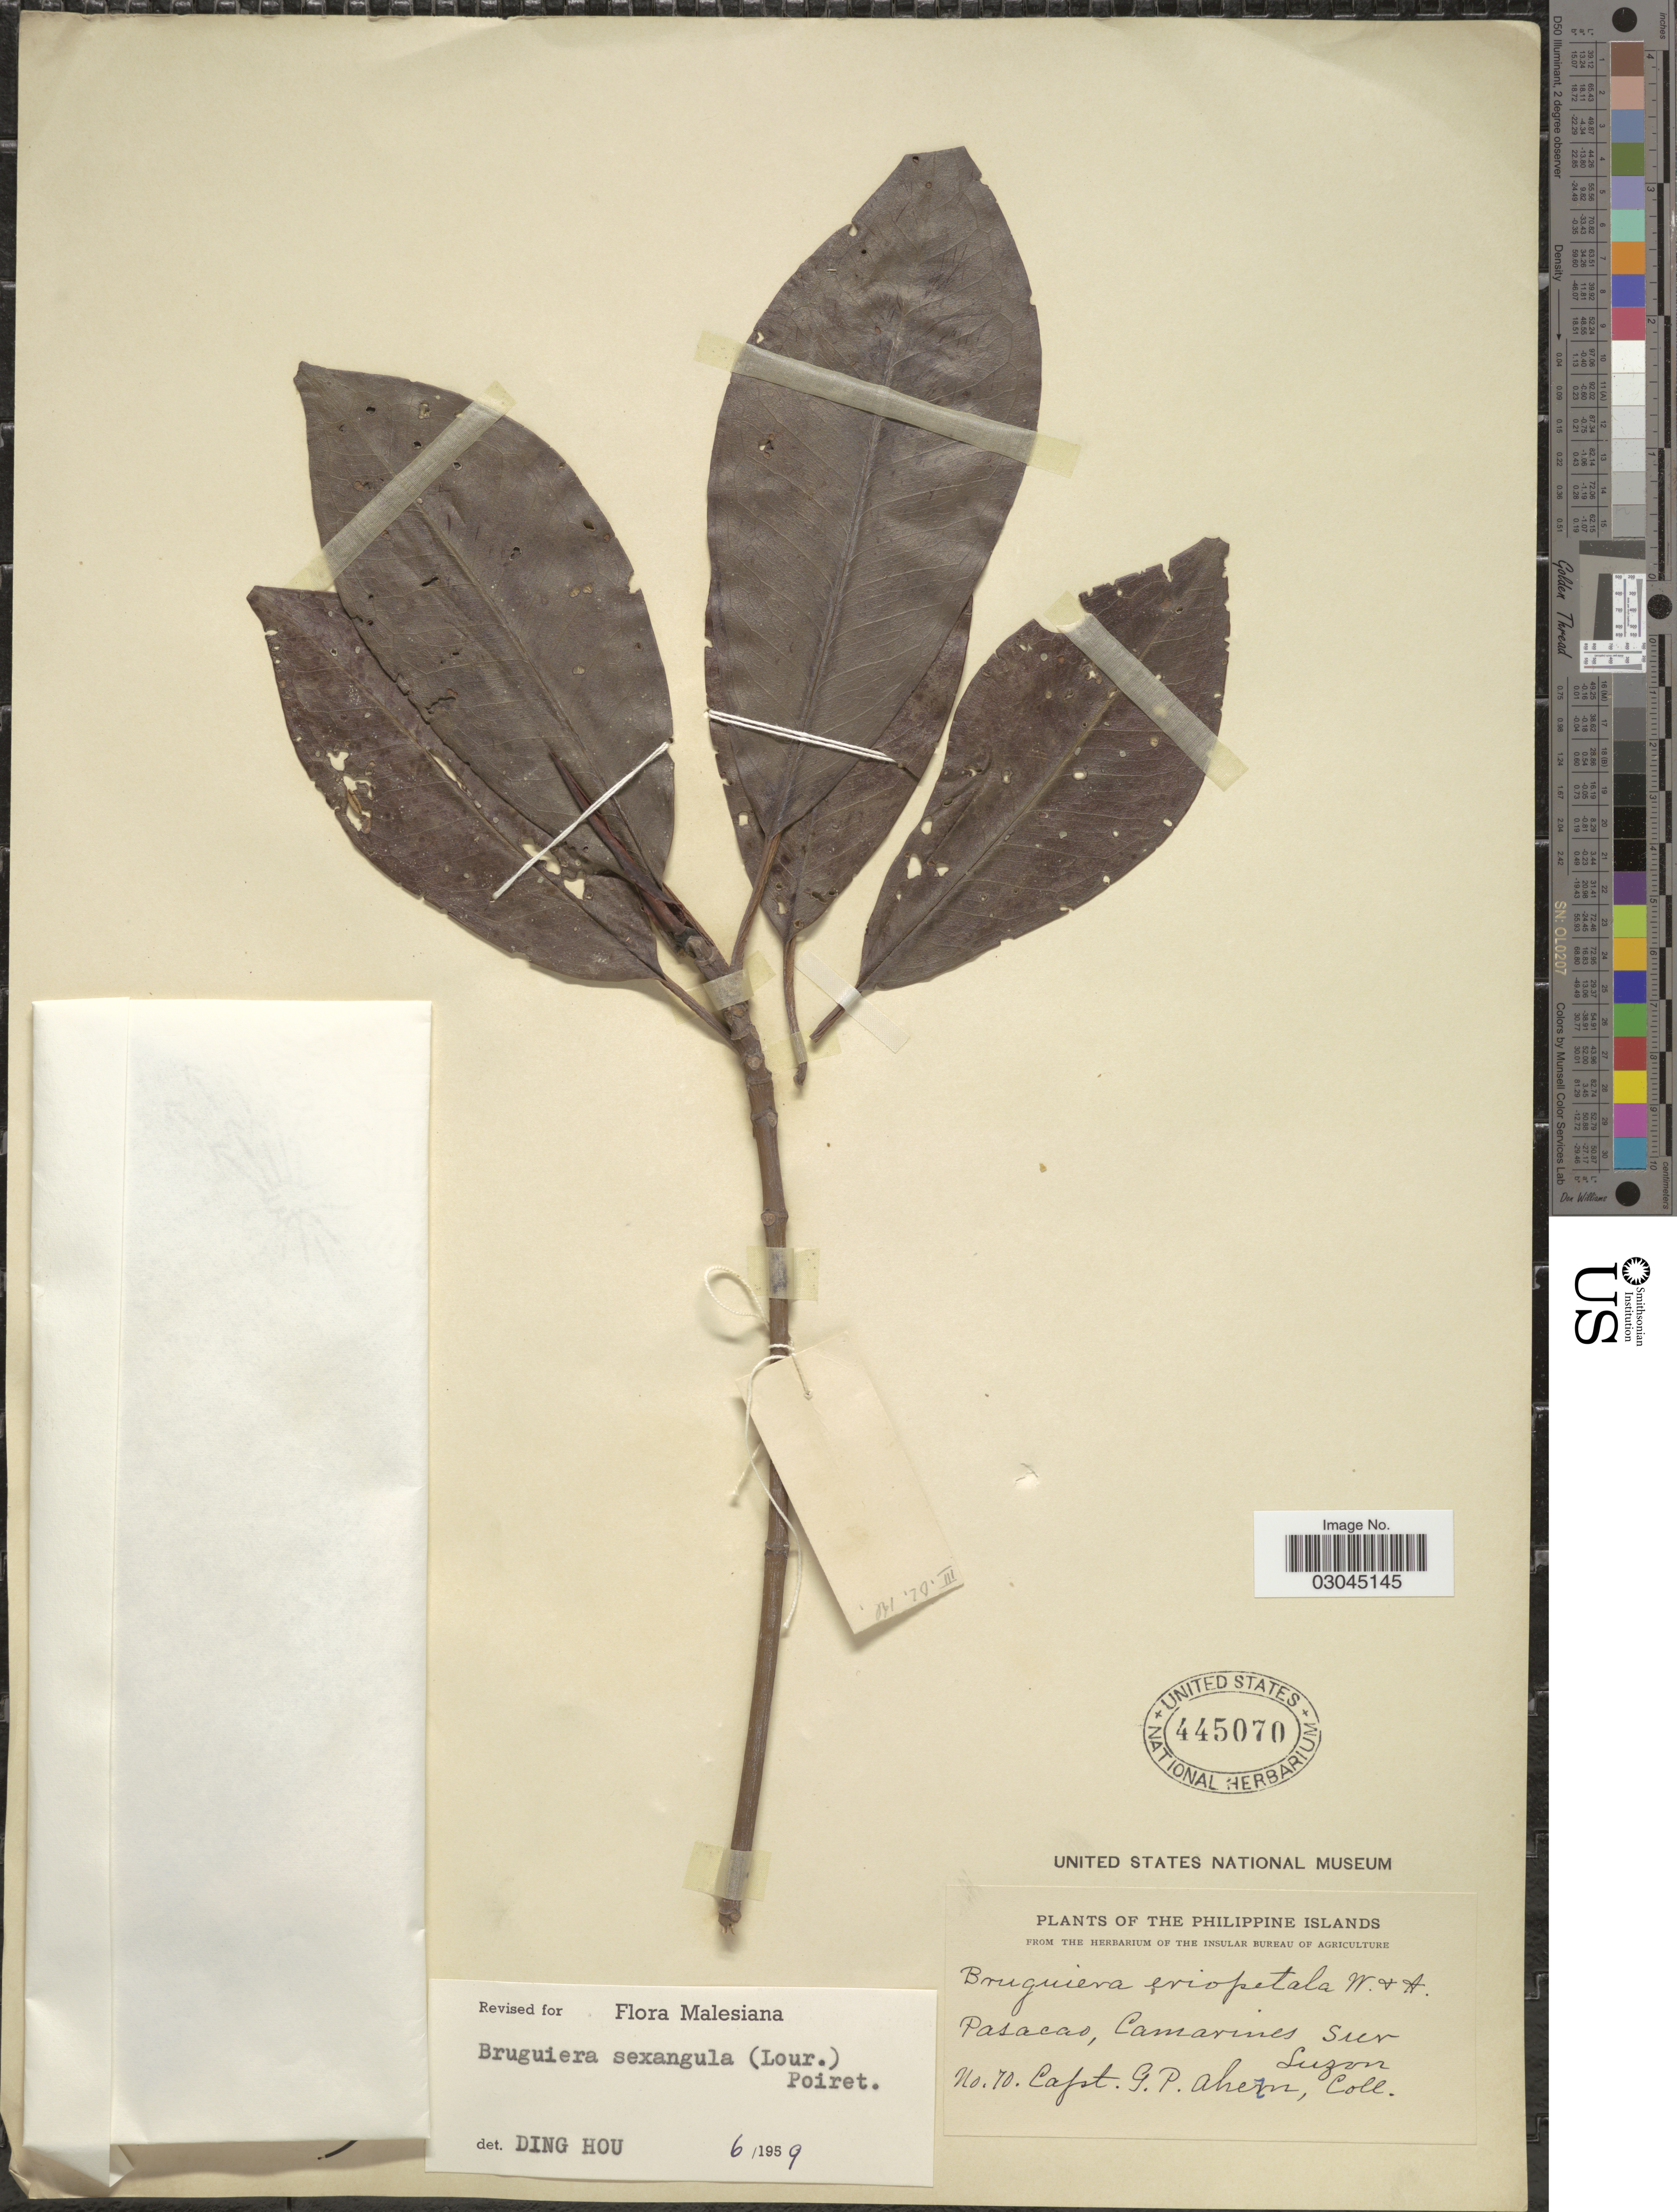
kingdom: Plantae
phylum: Tracheophyta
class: Magnoliopsida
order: Malpighiales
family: Rhizophoraceae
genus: Bruguiera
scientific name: Bruguiera sexangula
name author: (Lour.) Poir.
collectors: G. Ahern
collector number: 70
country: Philippines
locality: Pasacas, Camarines Sur. Luzon.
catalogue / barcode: US 445070